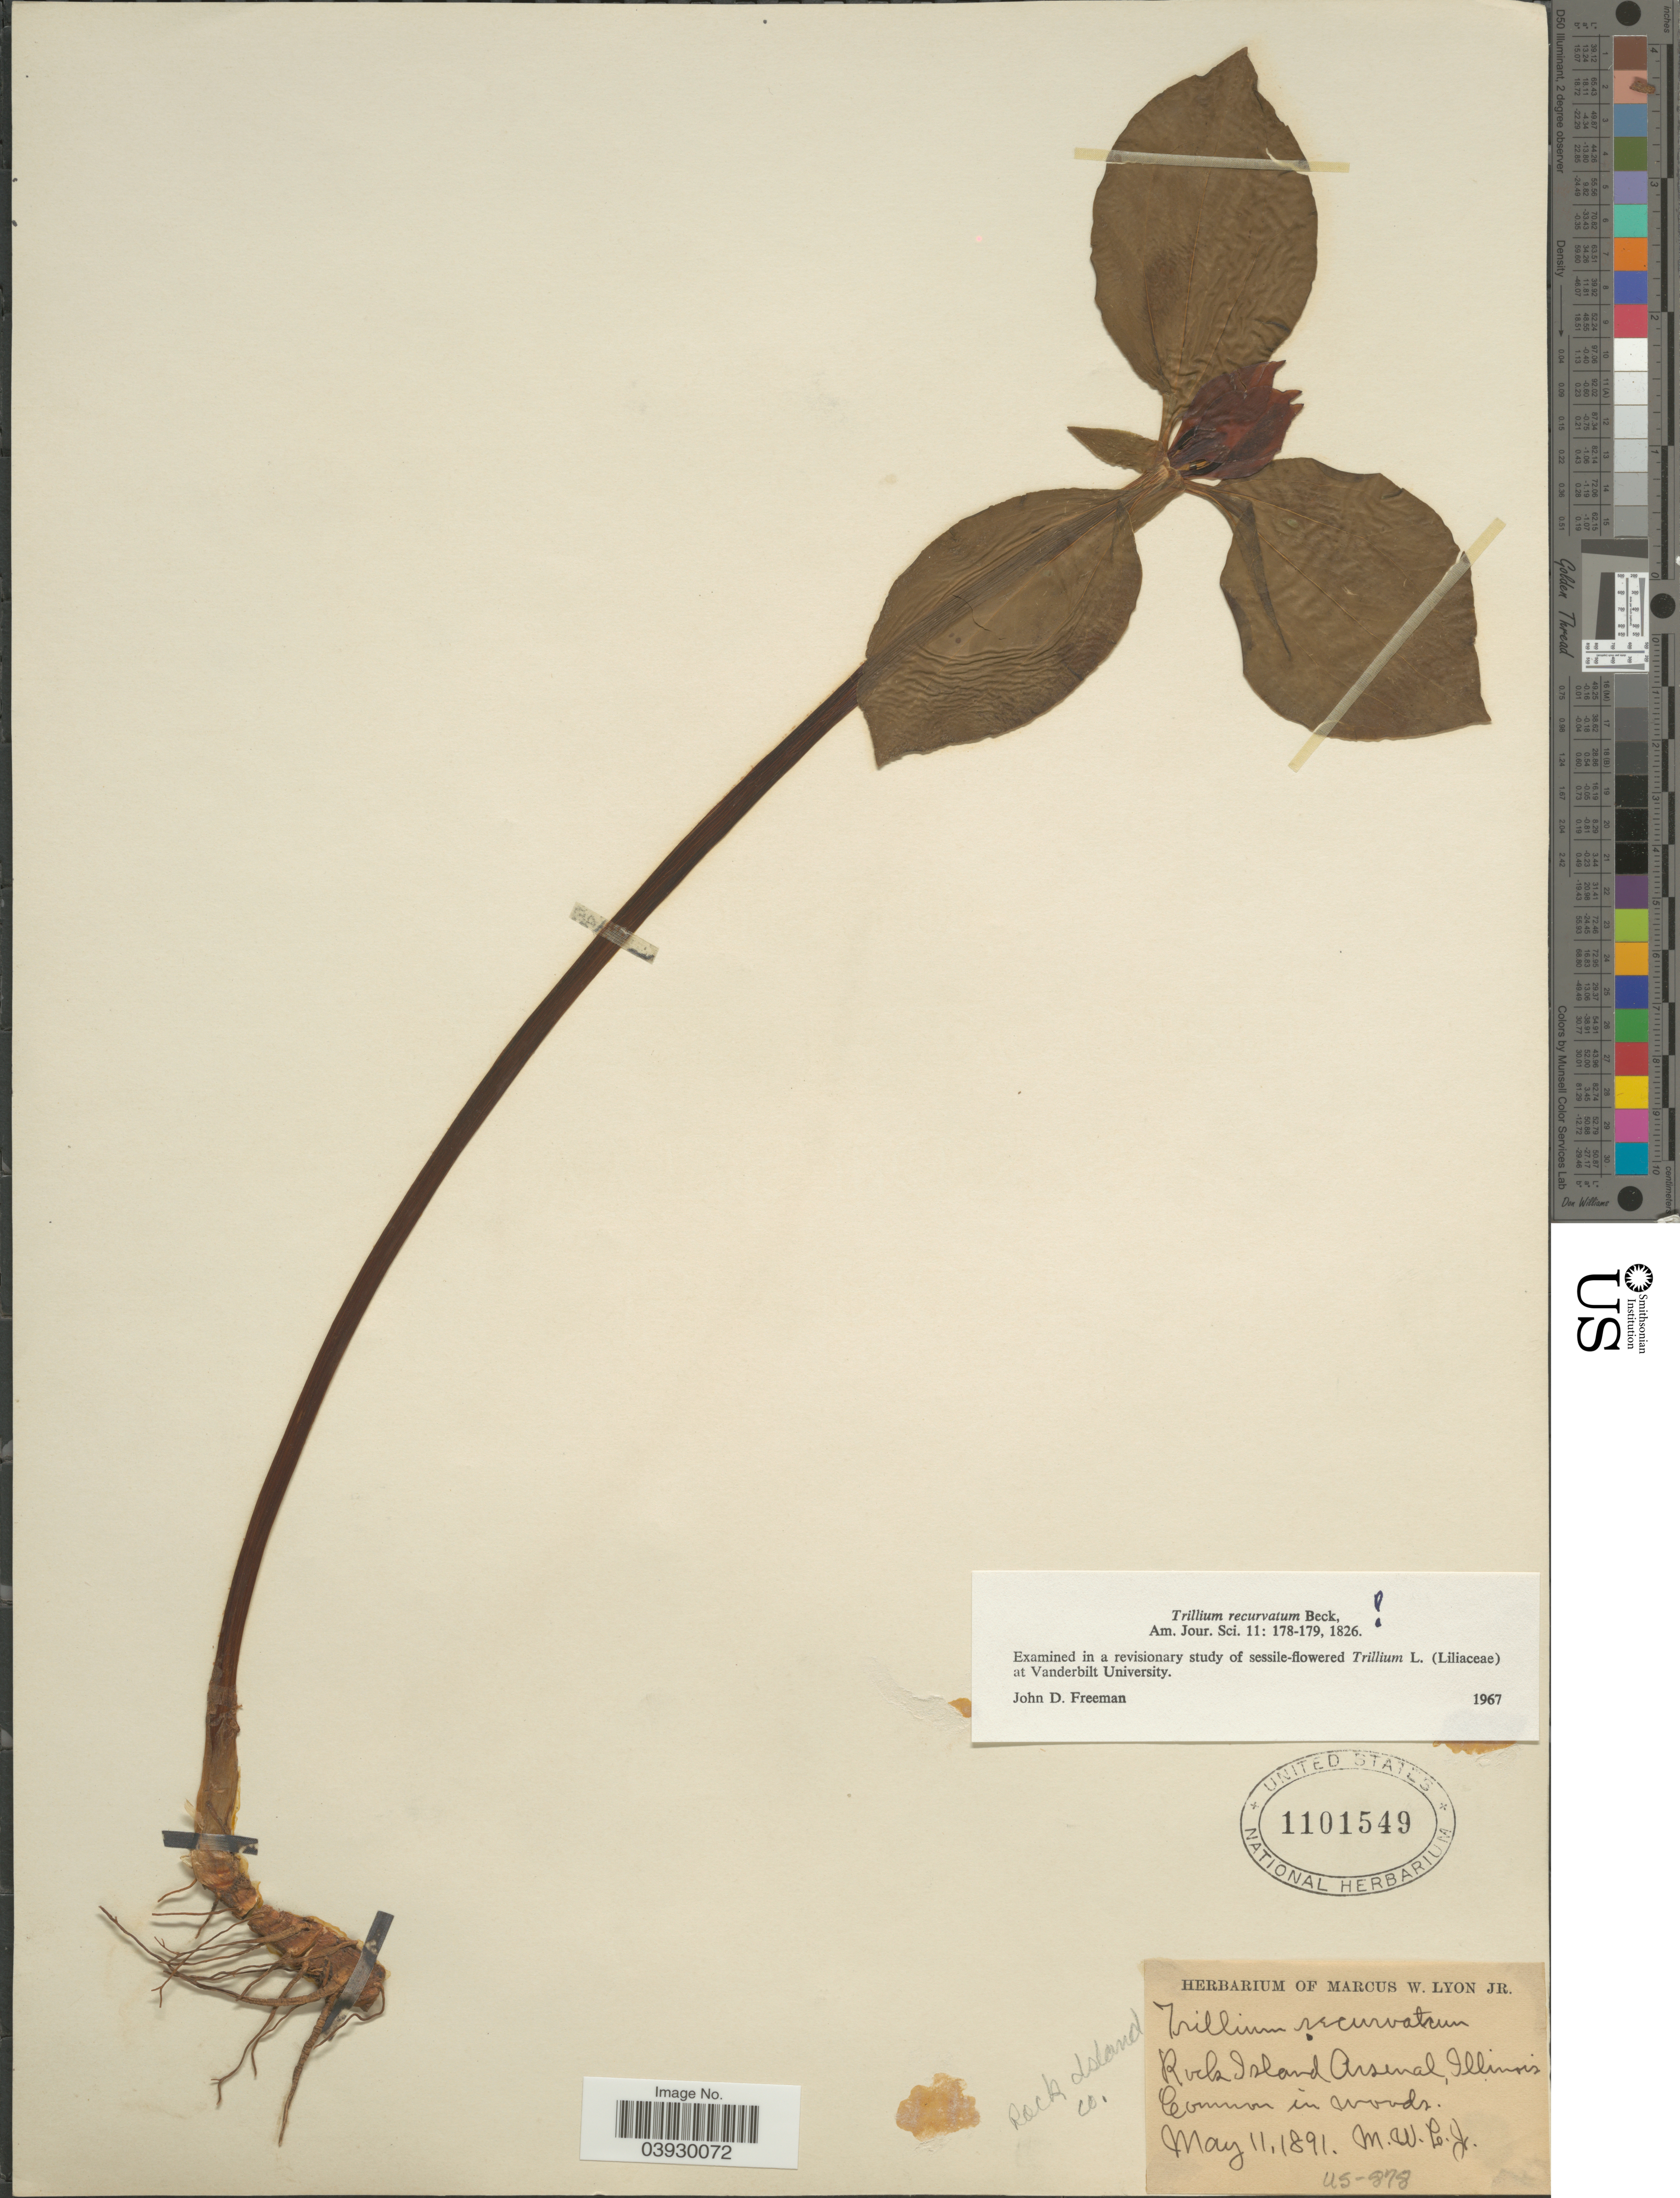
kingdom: Plantae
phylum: Tracheophyta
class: Liliopsida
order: Liliales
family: Melanthiaceae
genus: Trillium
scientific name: Trillium recurvatum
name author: L.C. Beck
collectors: M. W. Lyon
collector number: US-878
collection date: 1891-05-11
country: United States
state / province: Illinois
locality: Rock Island Arsenal. Rock Island Co.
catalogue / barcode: US 1101549